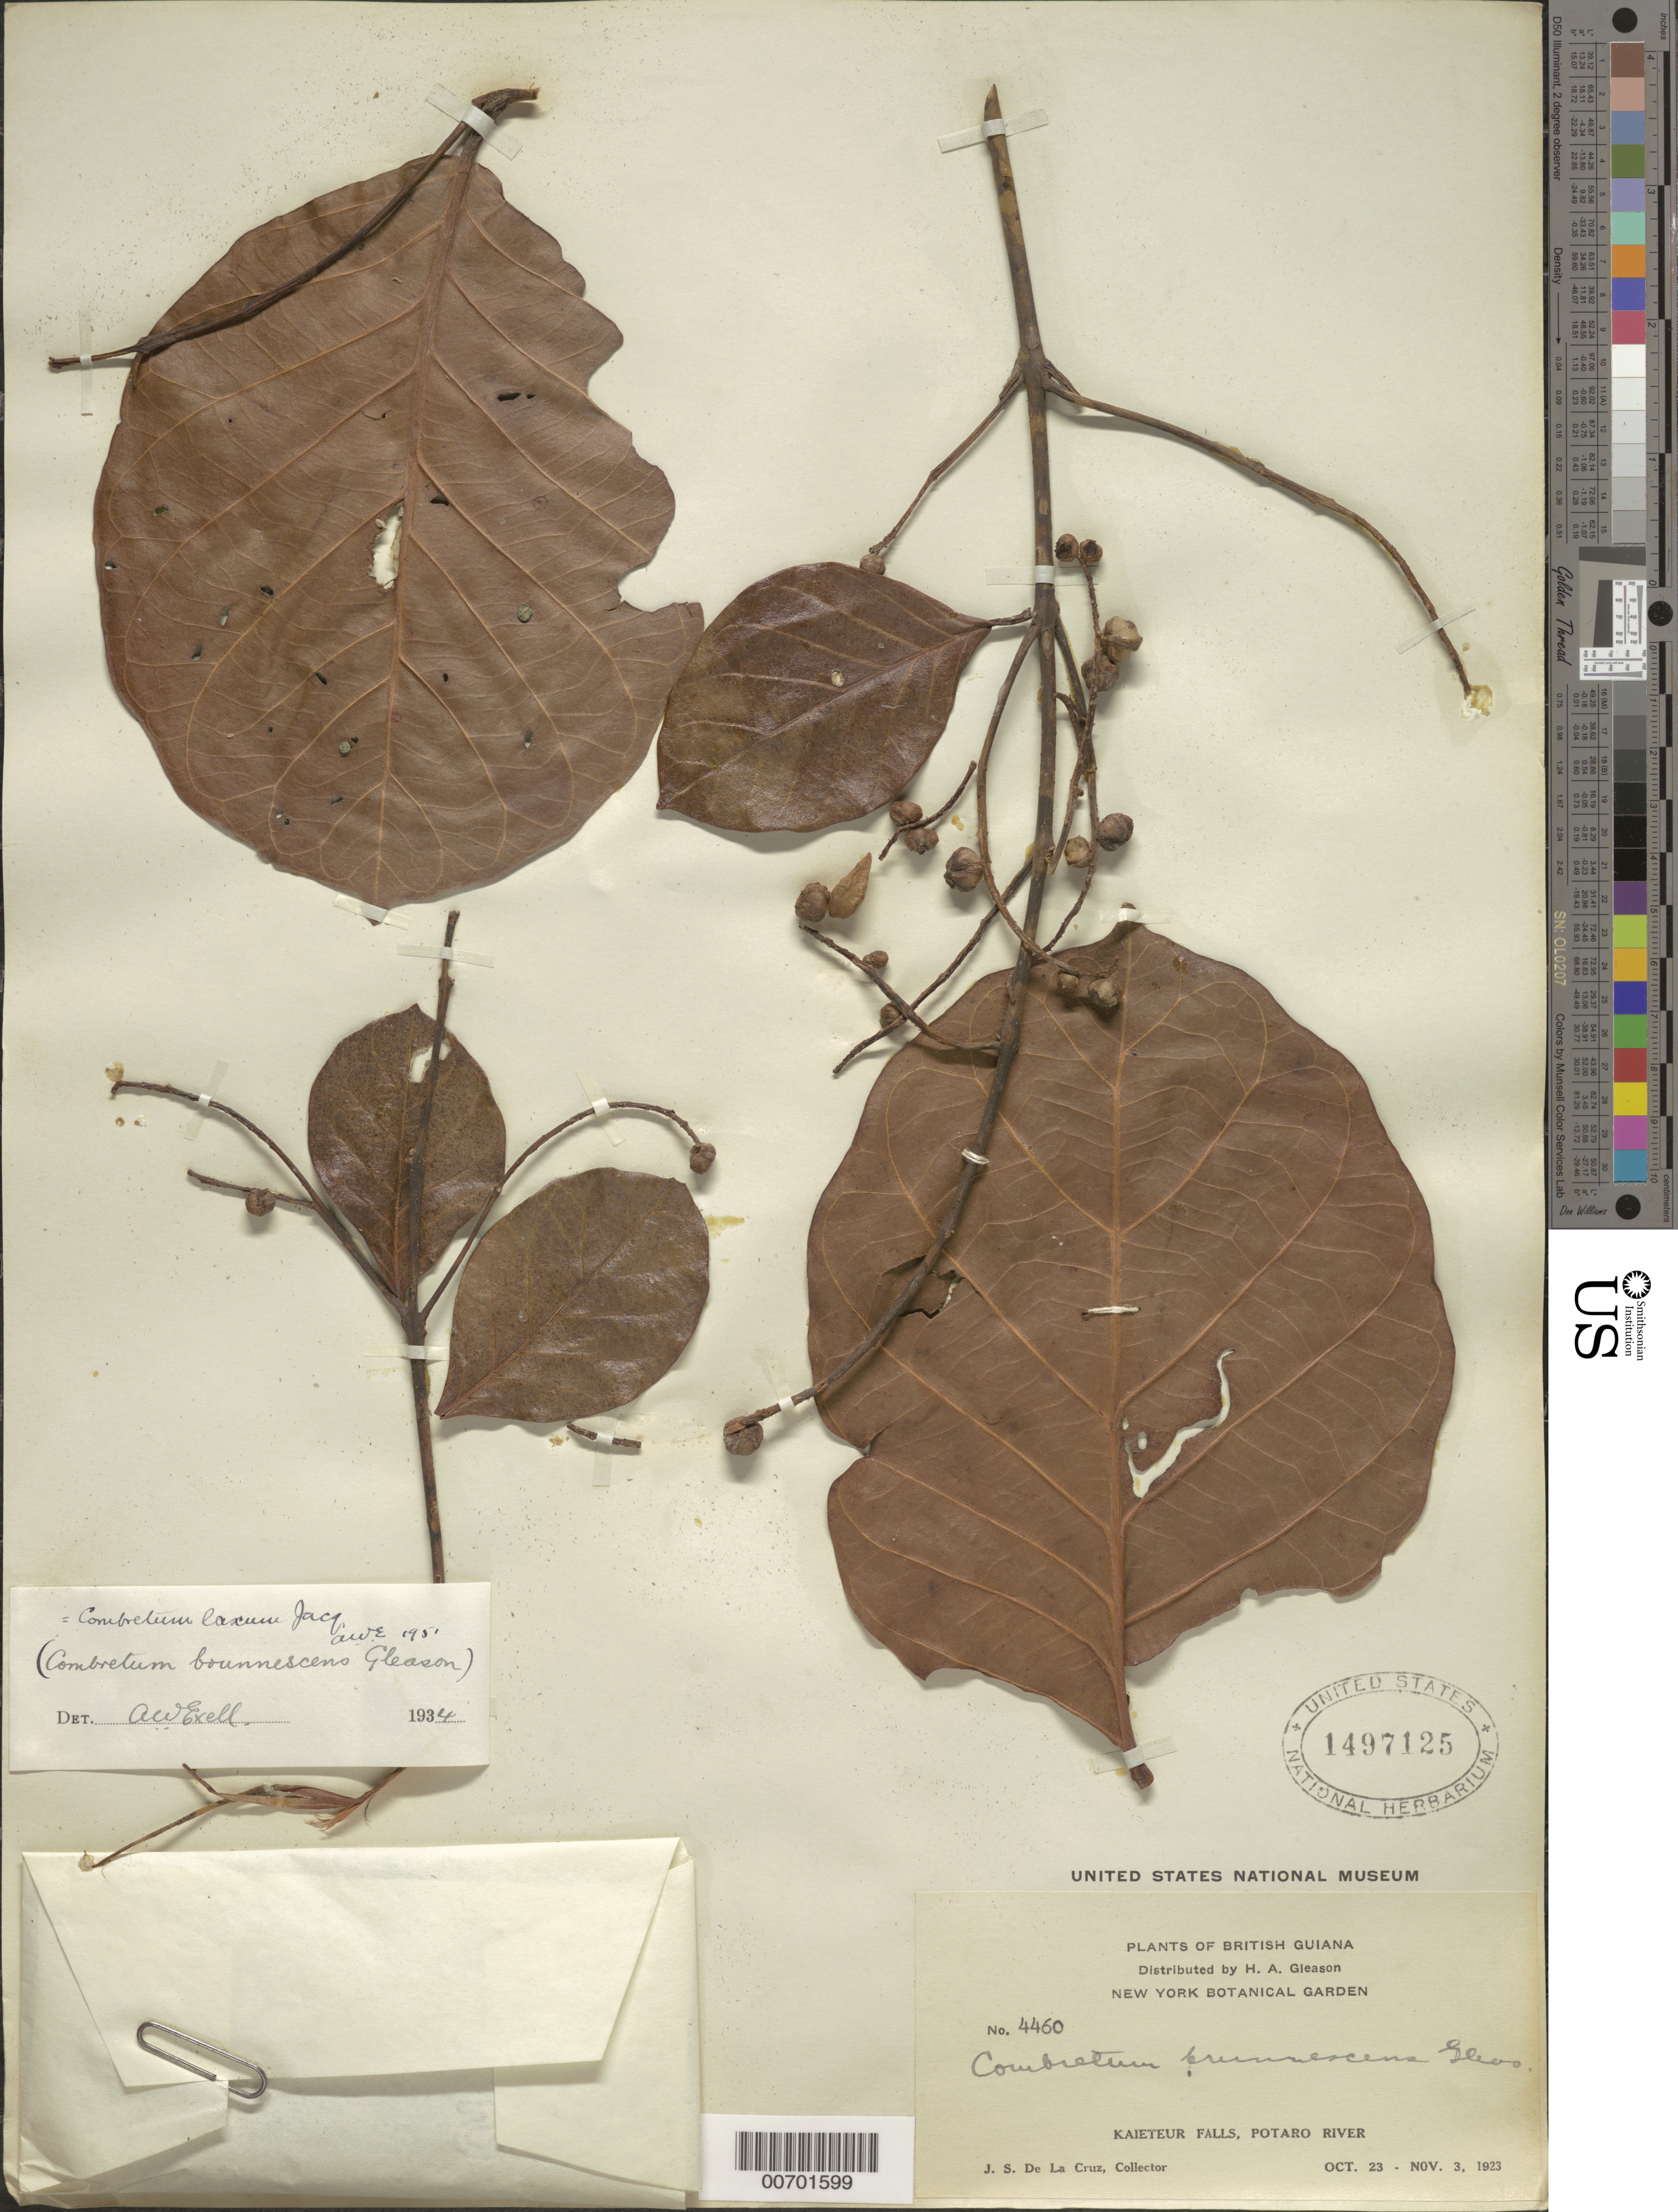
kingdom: Plantae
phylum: Tracheophyta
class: Magnoliopsida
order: Myrtales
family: Combretaceae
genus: Combretum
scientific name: Combretum laxum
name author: Jacq.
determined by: Exell, A. W.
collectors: J. S. de la Cruz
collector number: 4460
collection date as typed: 23-Oct-23 to 3-Nov-23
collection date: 1923-10-23/1923-11-03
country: Guyana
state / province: Potaro-Siparuni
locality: Kaieteur Falls, Potaro R.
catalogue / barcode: US 1497125